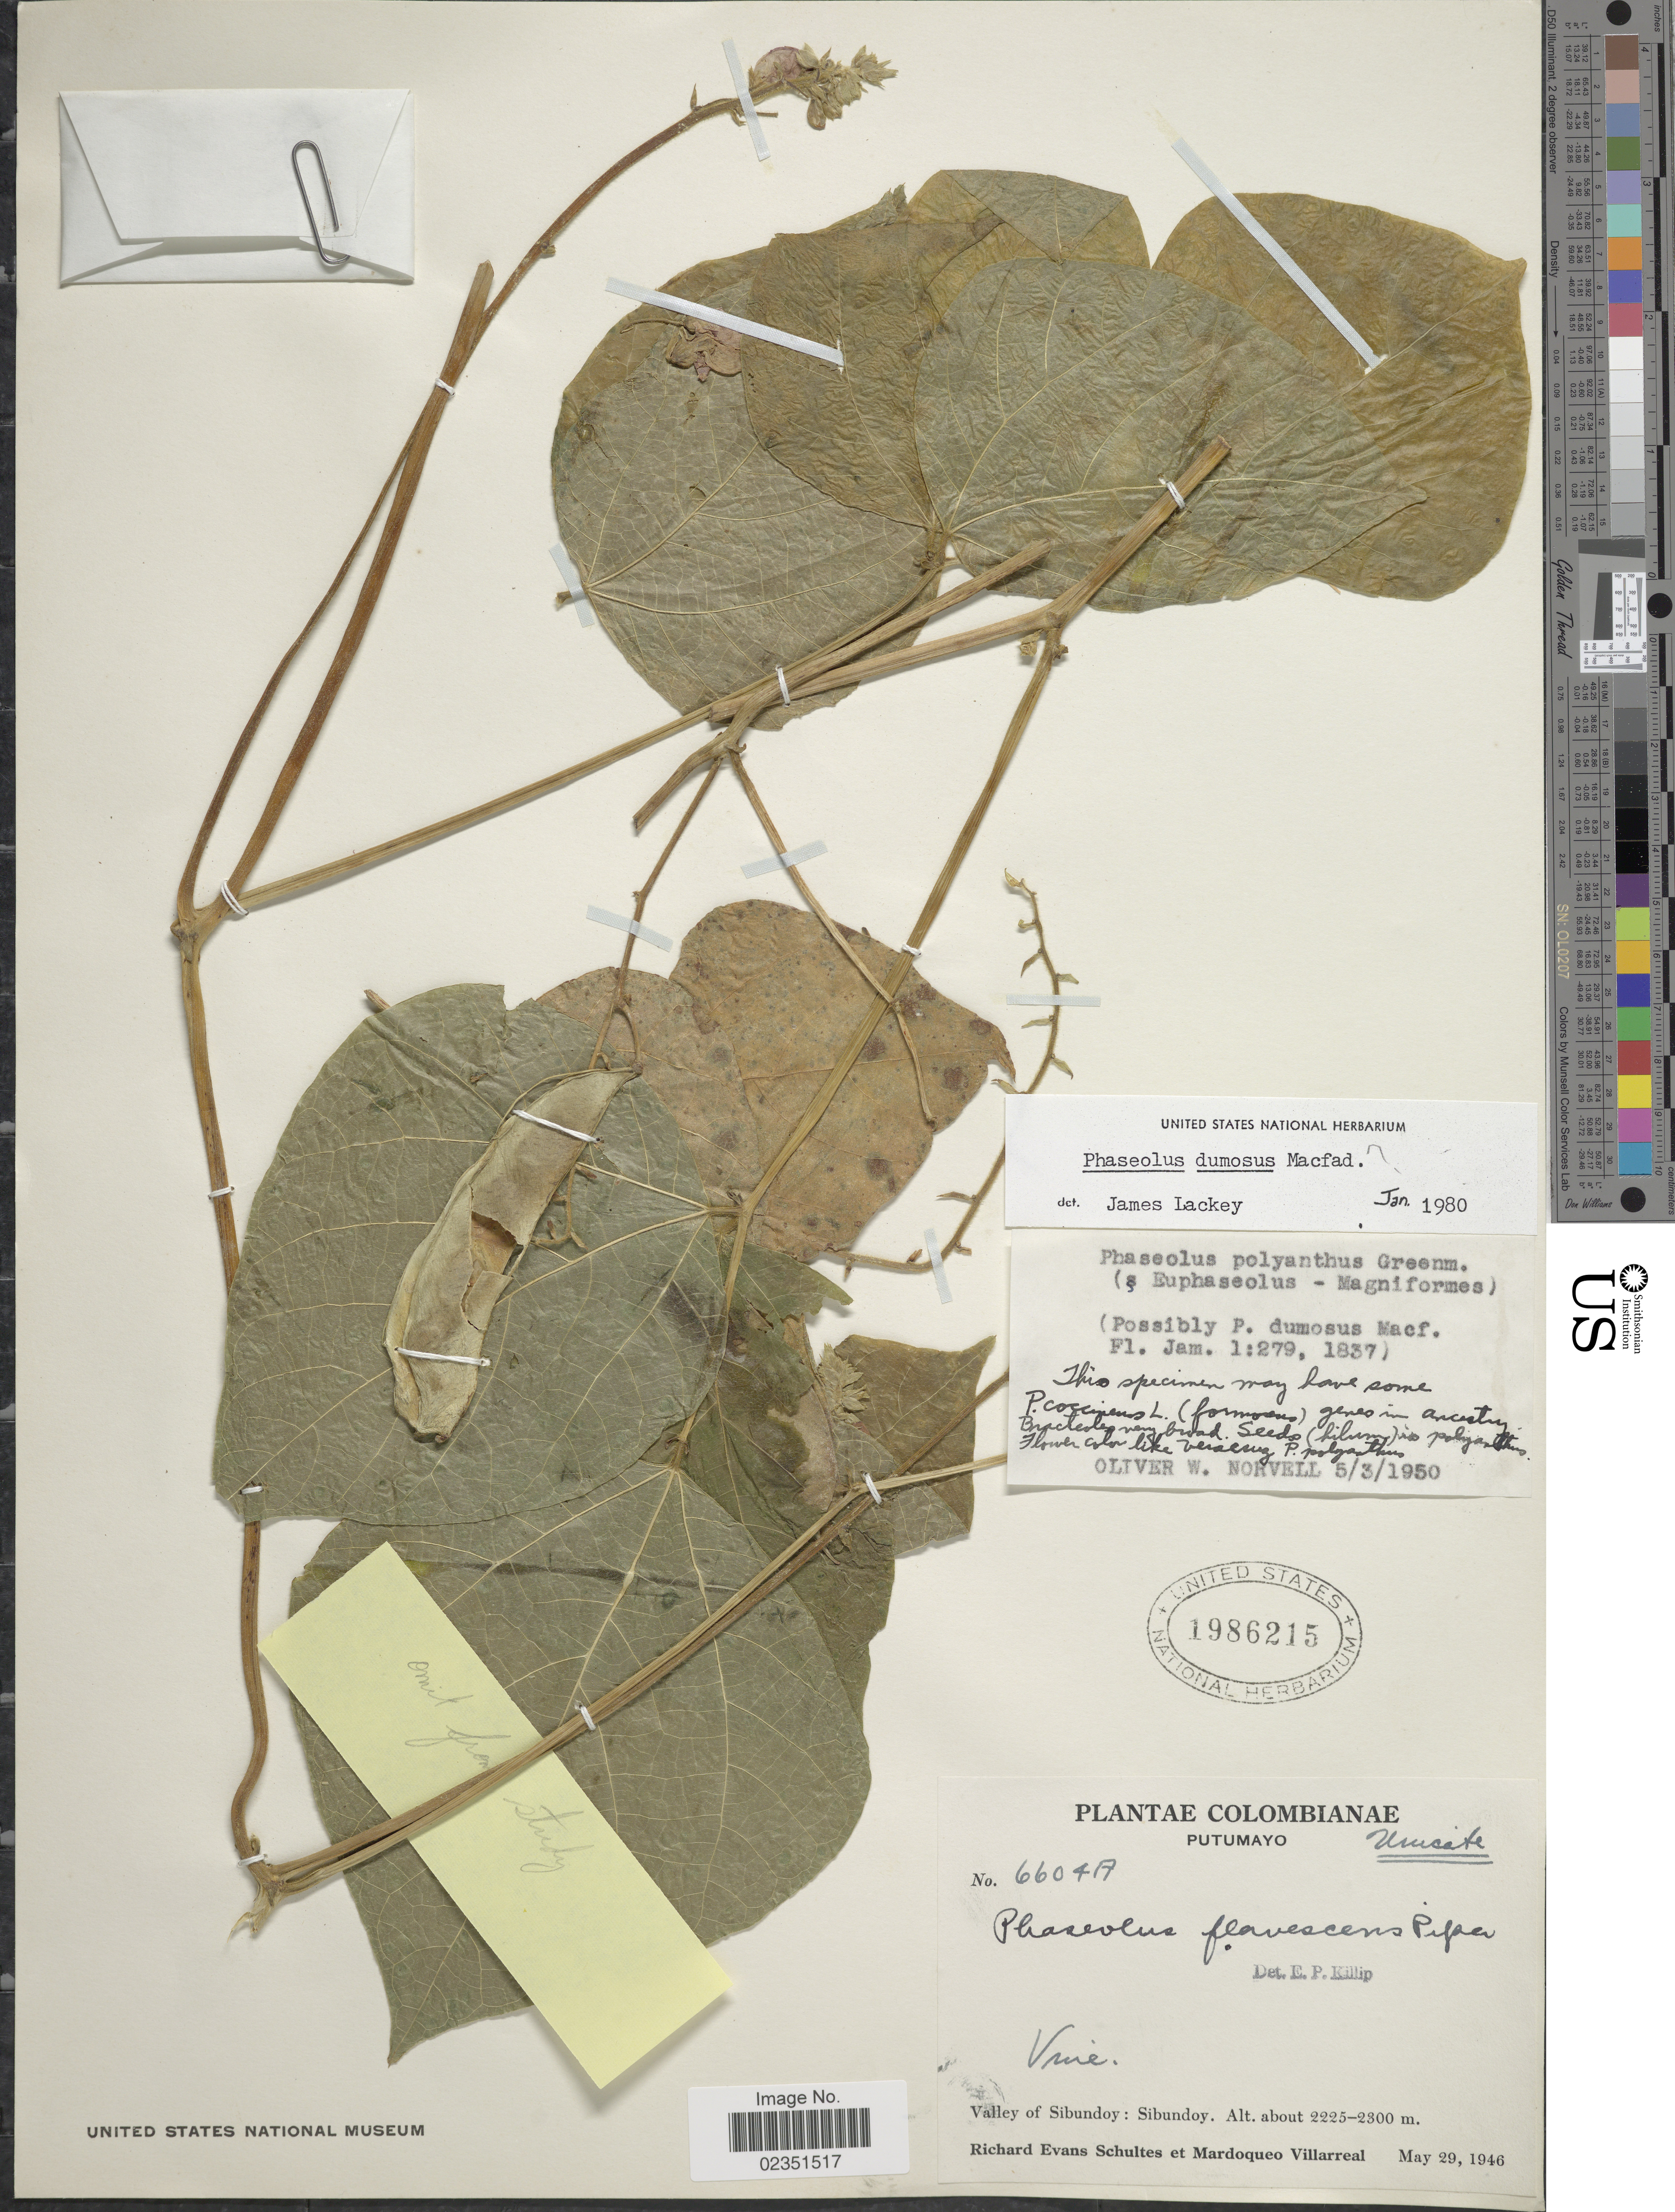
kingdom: Plantae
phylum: Tracheophyta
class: Magnoliopsida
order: Fabales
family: Fabaceae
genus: Phaseolus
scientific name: Phaseolus dumosus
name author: Macfad.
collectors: R. E. Schultes & M. Villarreal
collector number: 660417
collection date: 1946-05-29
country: Colombia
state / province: Putumayo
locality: Valley of Sibundoy: Sibundoy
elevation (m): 2225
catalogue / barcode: US 1986215